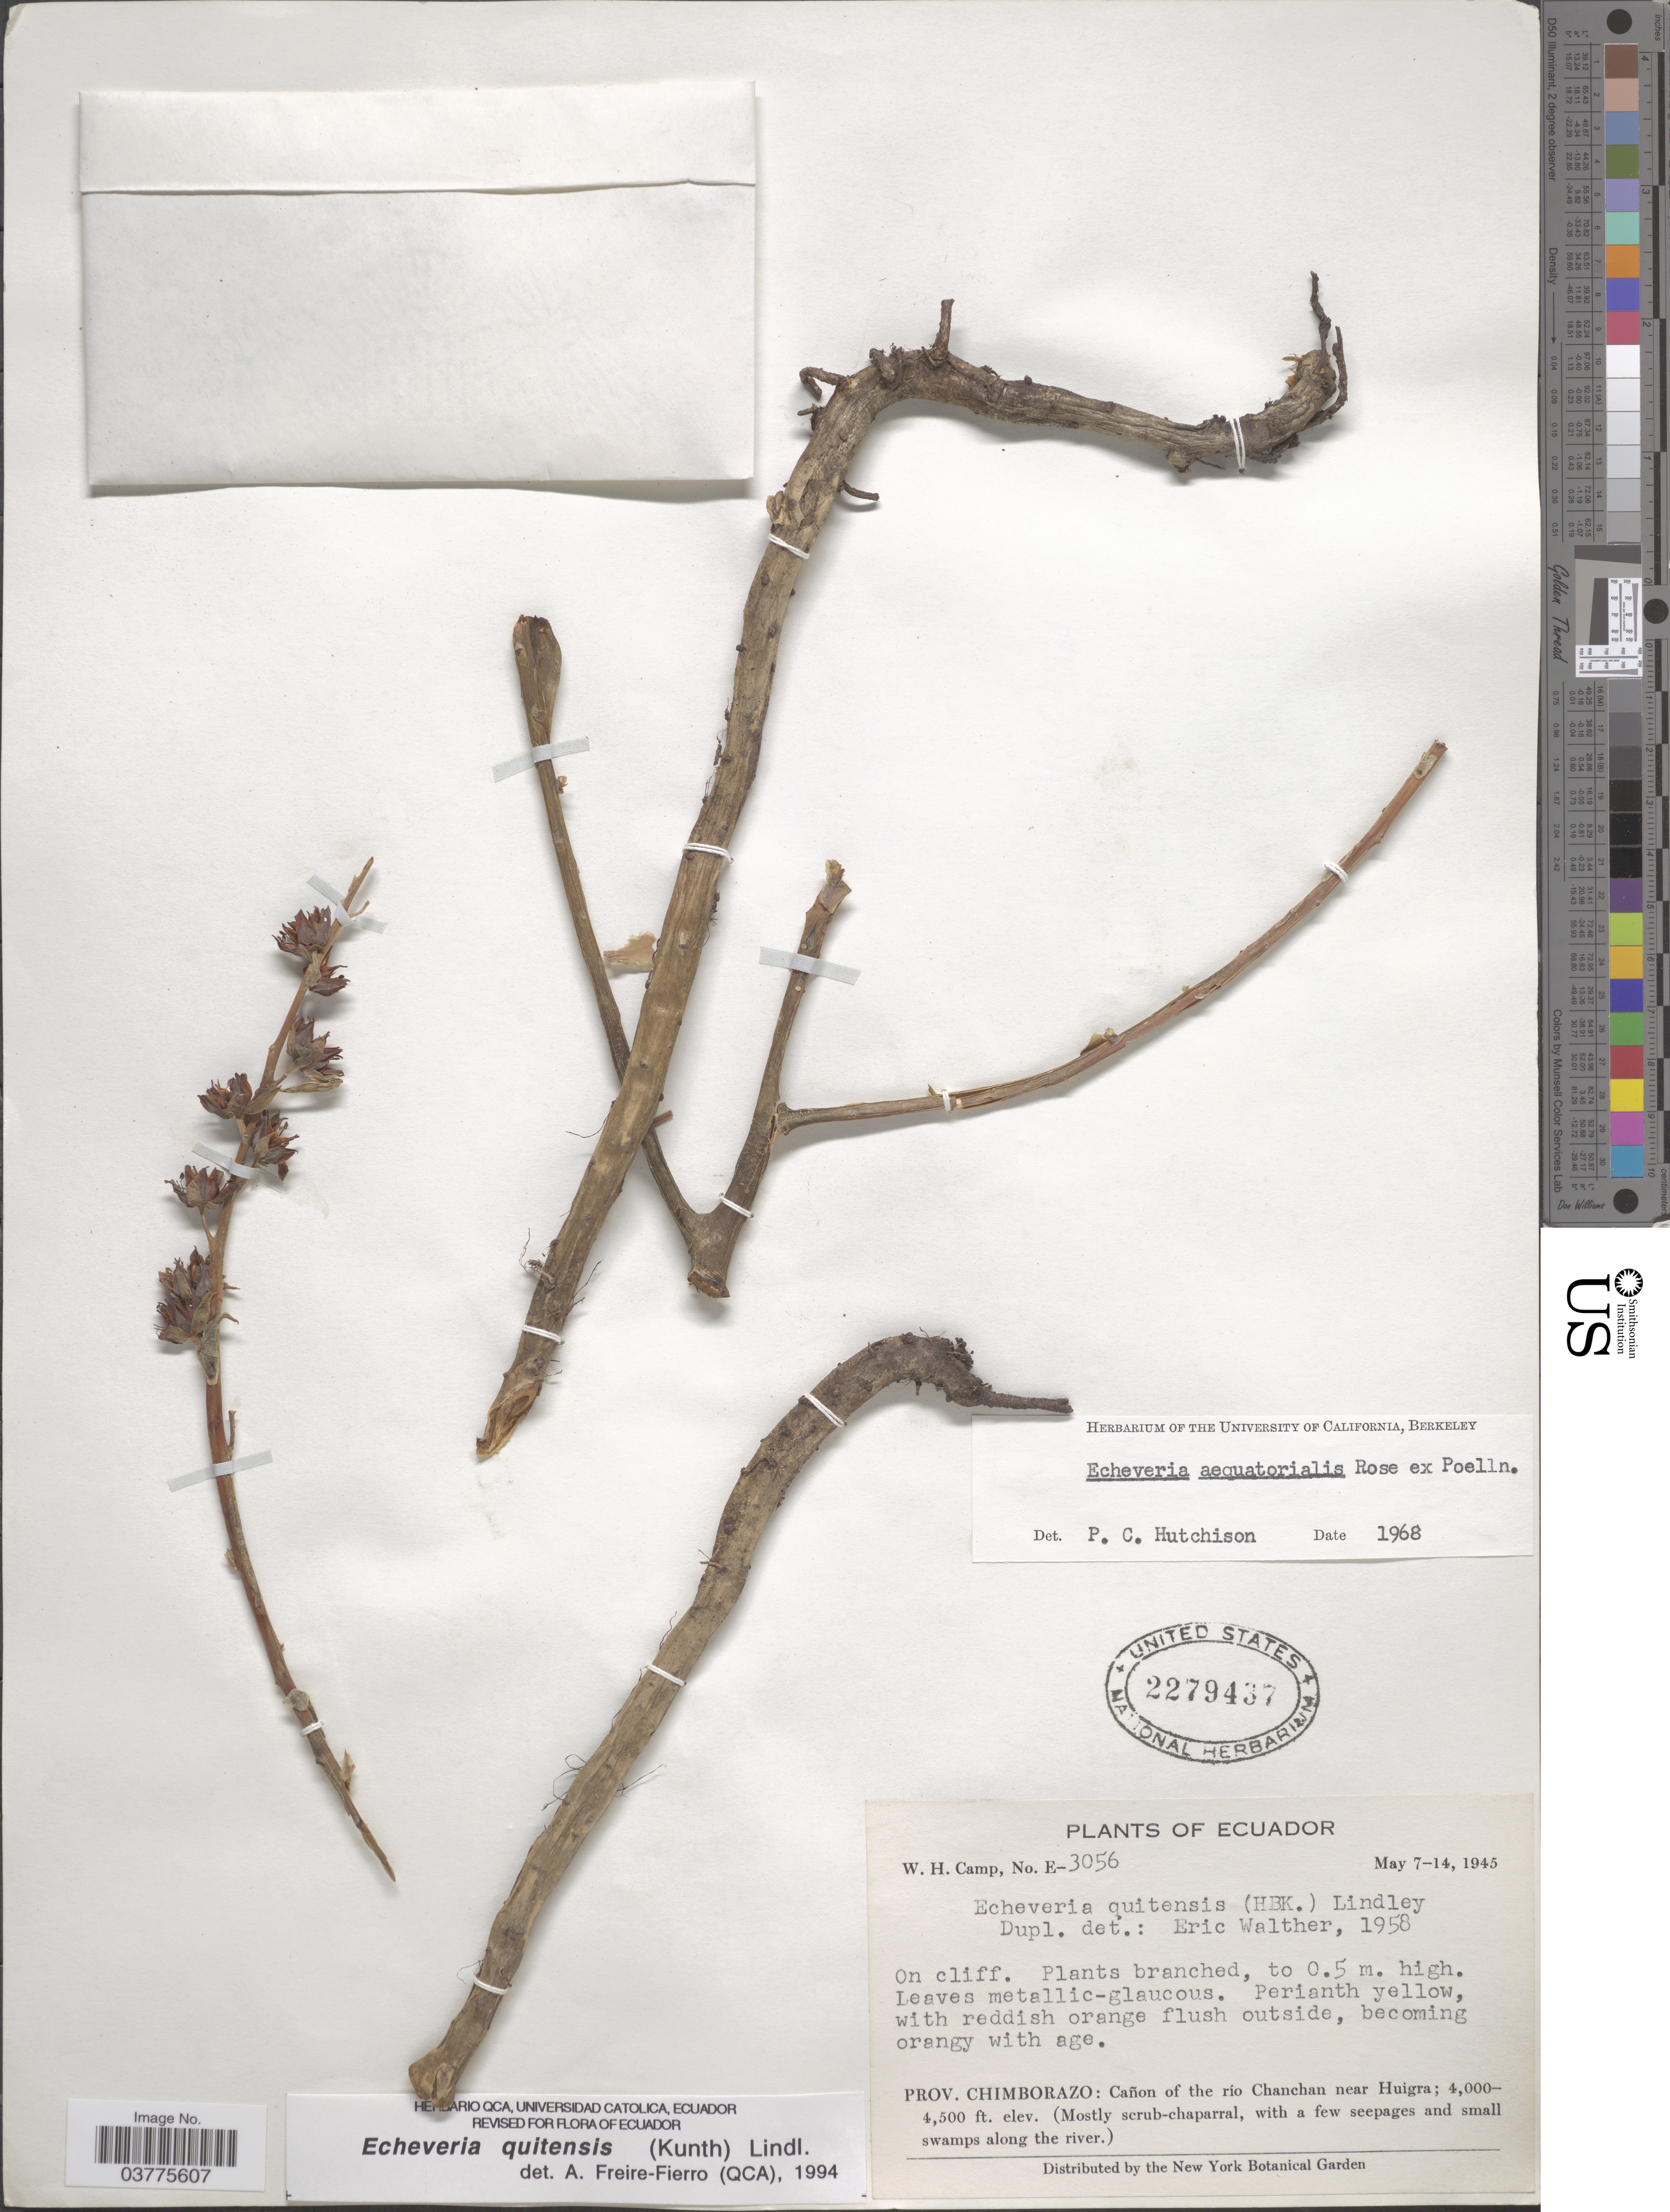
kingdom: Plantae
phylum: Tracheophyta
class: Magnoliopsida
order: Saxifragales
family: Crassulaceae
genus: Echeveria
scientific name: Echeveria quitensis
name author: (Kunth) Lindl.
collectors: W. H. Camp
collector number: E-3056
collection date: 1945-05-07/1945-05-14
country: Ecuador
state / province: Chimborazo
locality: Cañon of the río Chanchan near Huigra.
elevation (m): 1219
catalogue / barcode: US 2279437